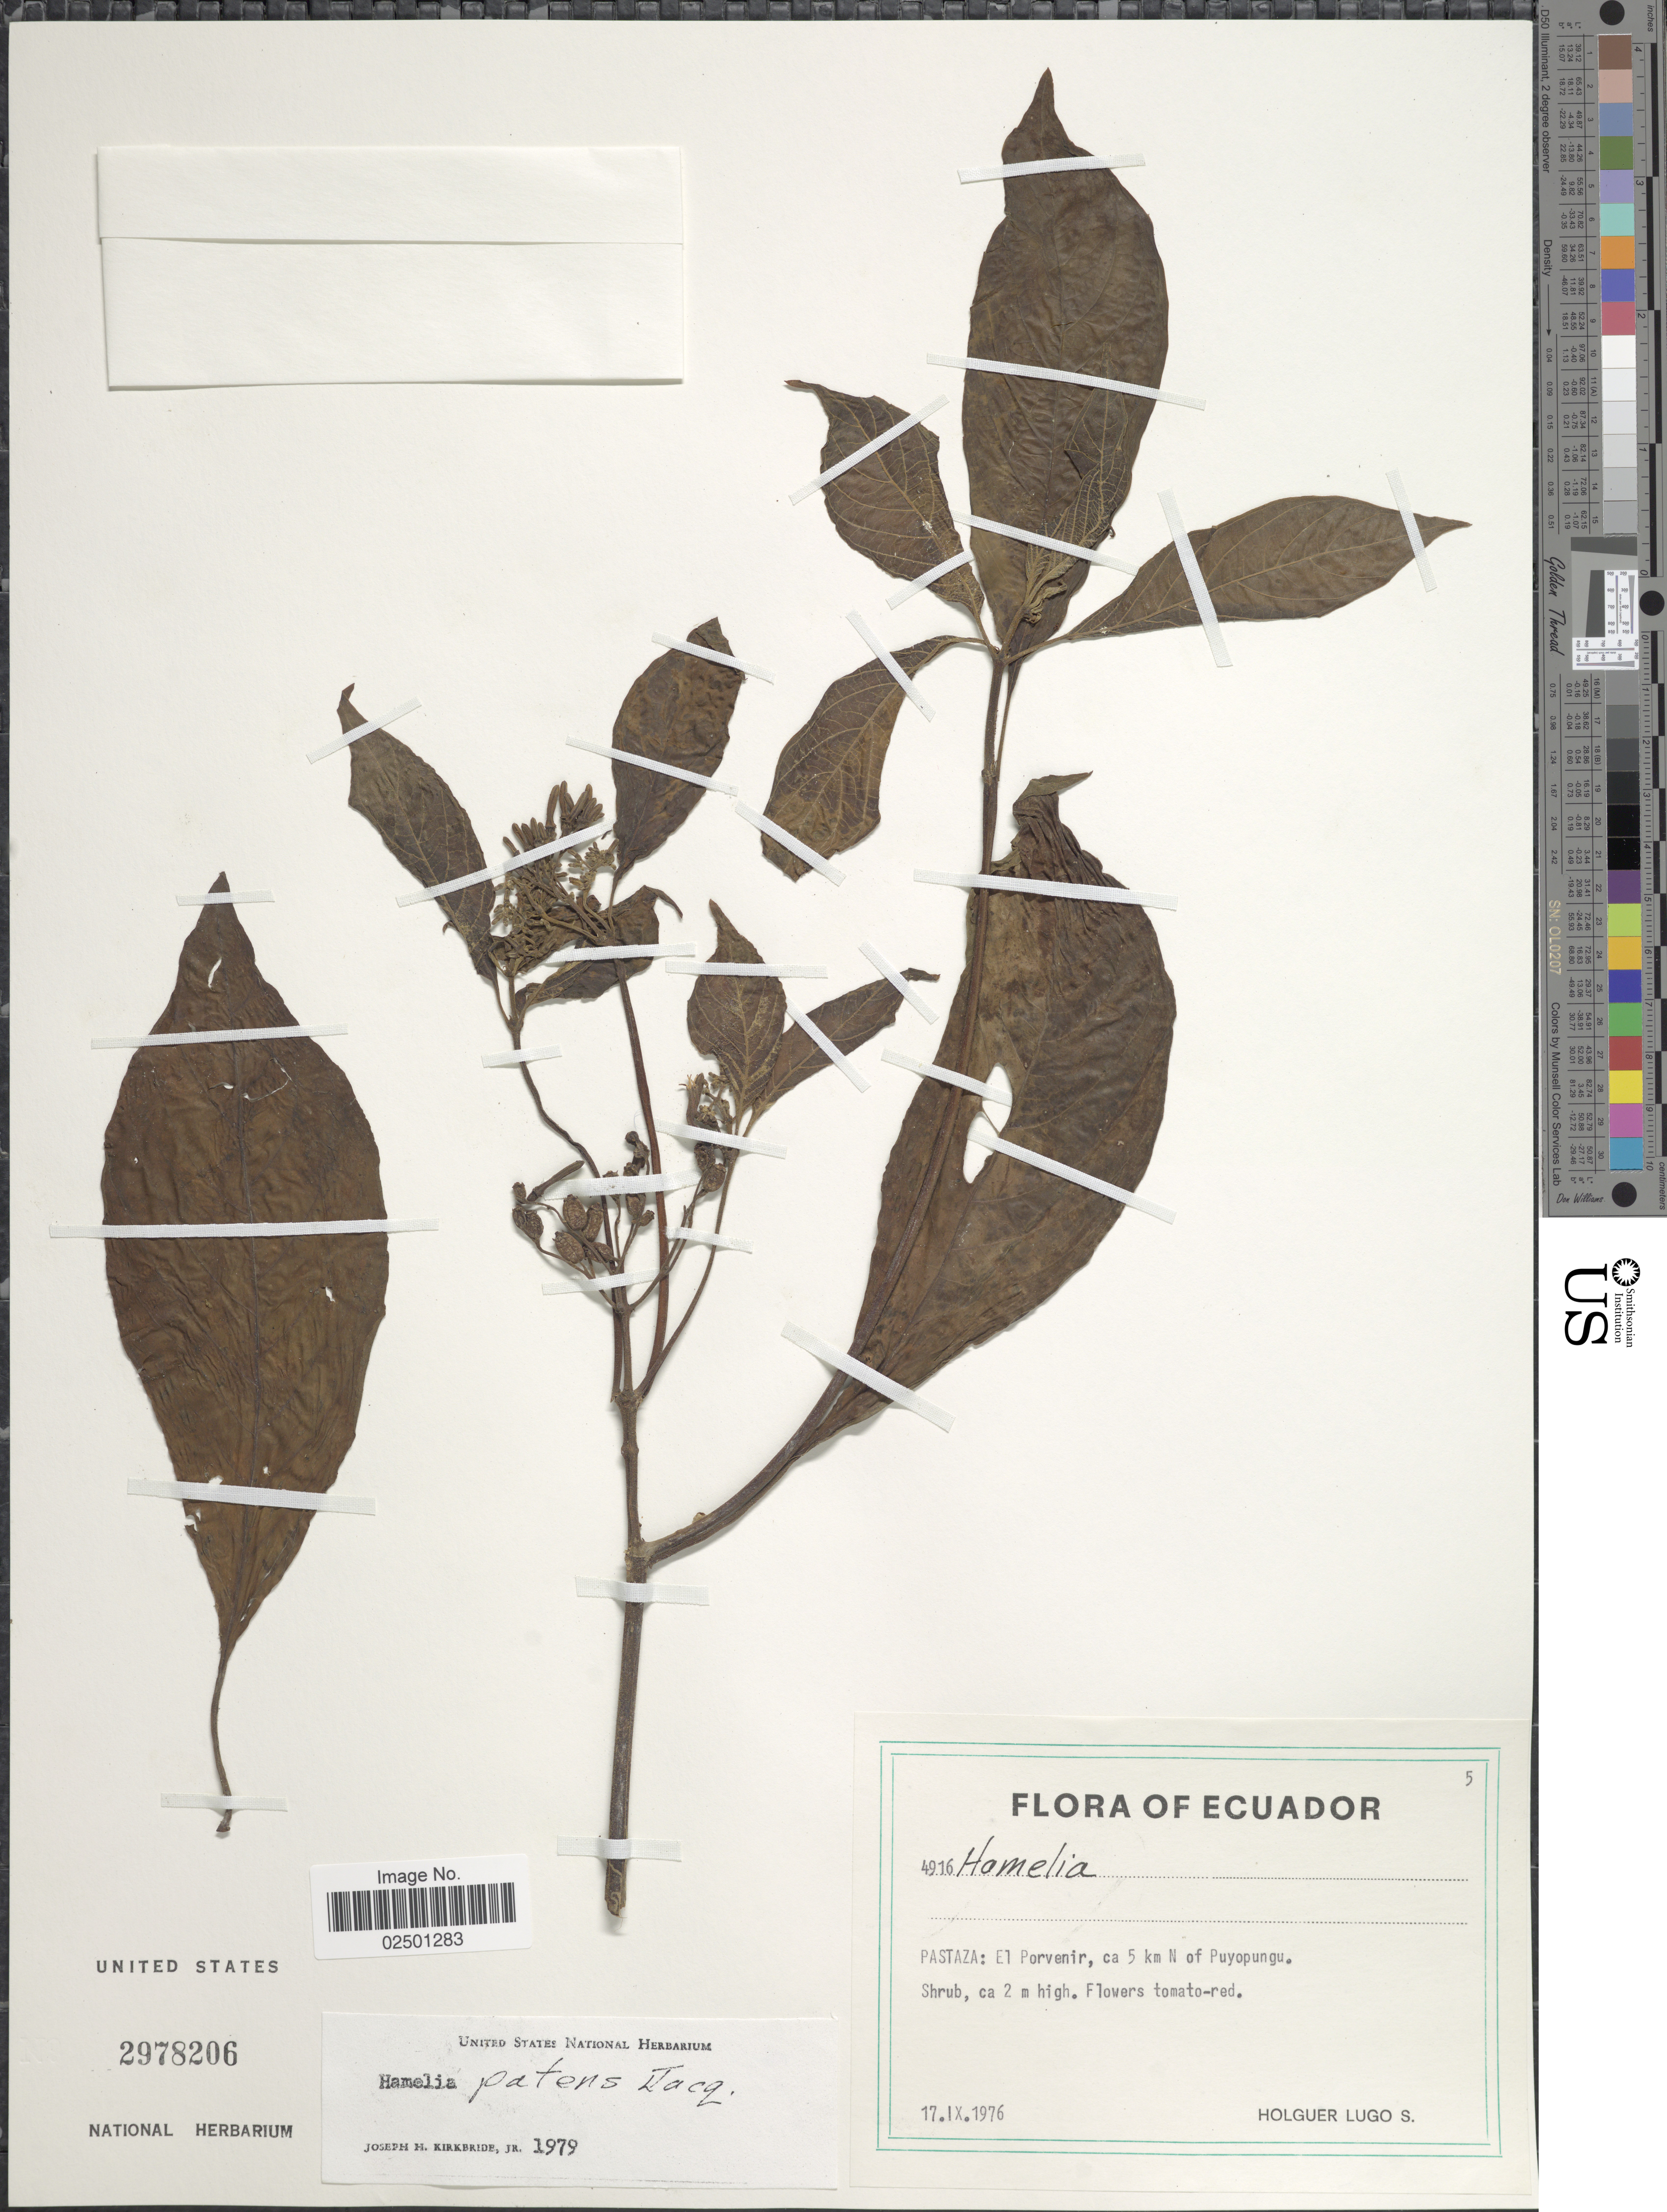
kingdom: Plantae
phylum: Tracheophyta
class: Magnoliopsida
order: Gentianales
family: Rubiaceae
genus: Hamelia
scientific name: Hamelia patens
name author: Jacq.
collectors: H. Lugo S.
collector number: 4916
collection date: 1976-09-17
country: Ecuador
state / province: Pastaza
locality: El Porvenir, ca 5 km N of Puyopungu.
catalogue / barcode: US 2978206